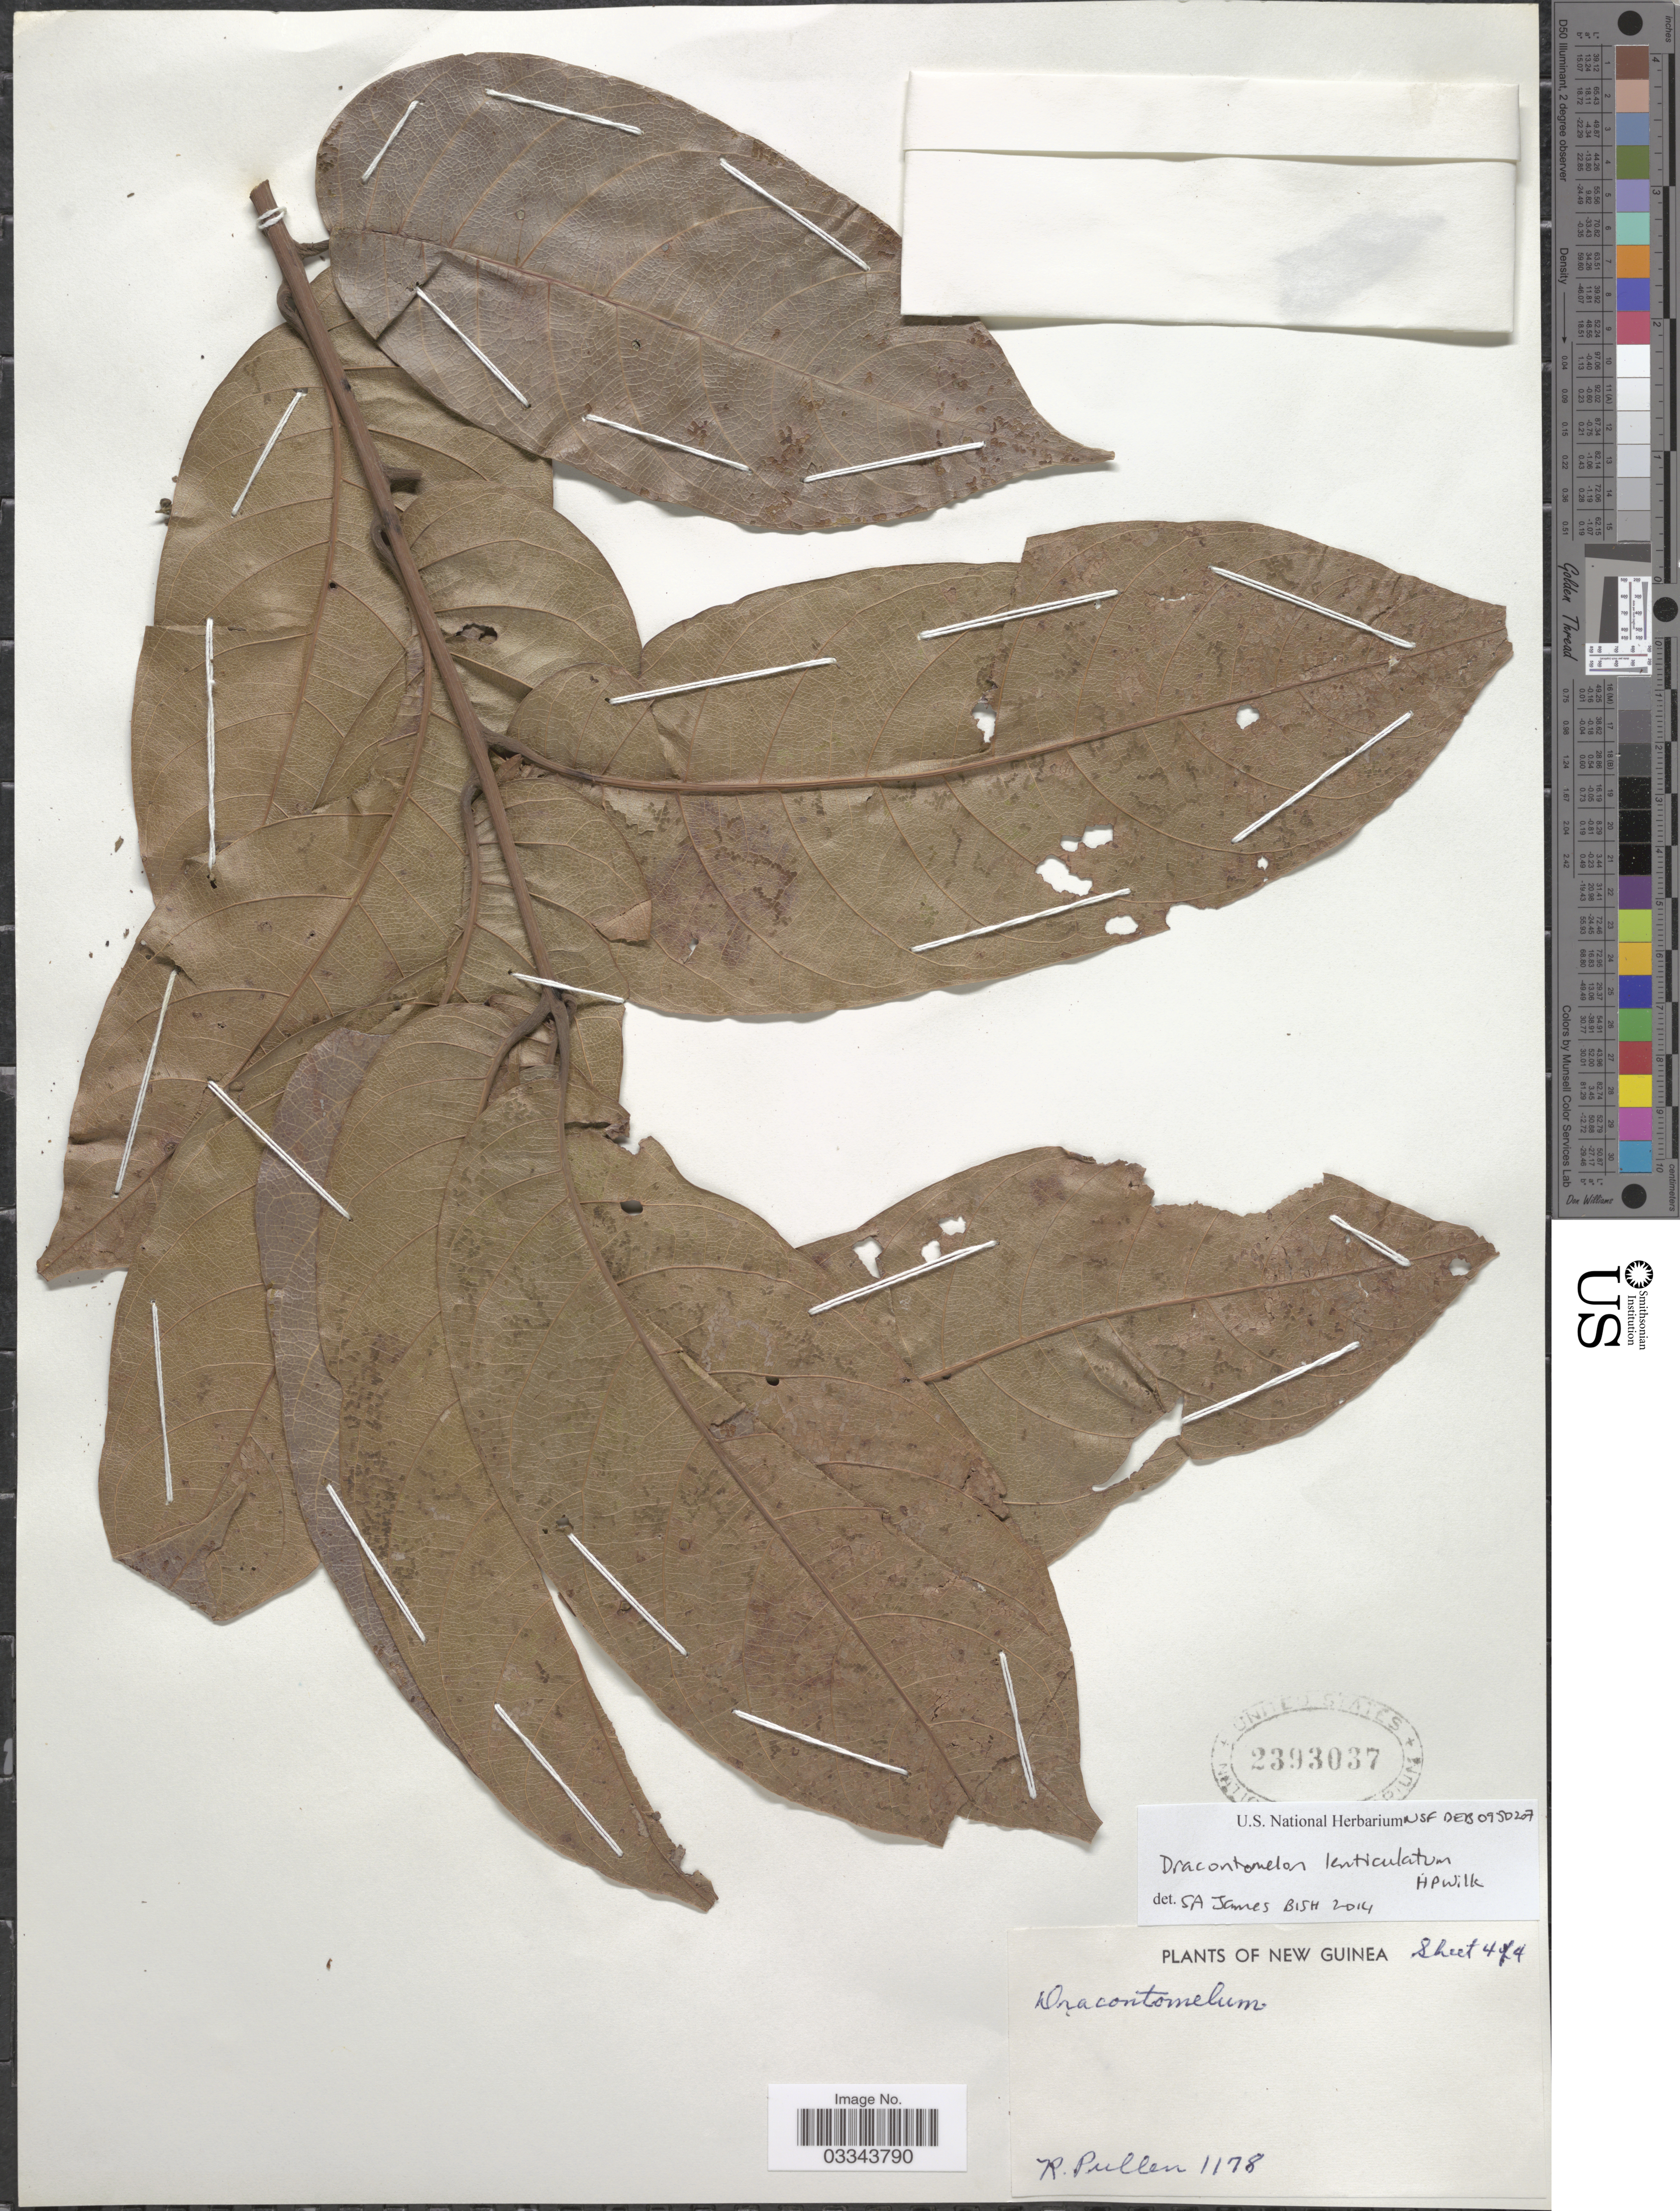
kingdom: Plantae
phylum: Tracheophyta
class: Magnoliopsida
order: Sapindales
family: Anacardiaceae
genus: Dracontomelon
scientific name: Dracontomelon lenticulatum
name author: H.P. Wilk.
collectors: R. Pullen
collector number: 1178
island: New Guinea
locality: New Guinea.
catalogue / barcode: US 2393037